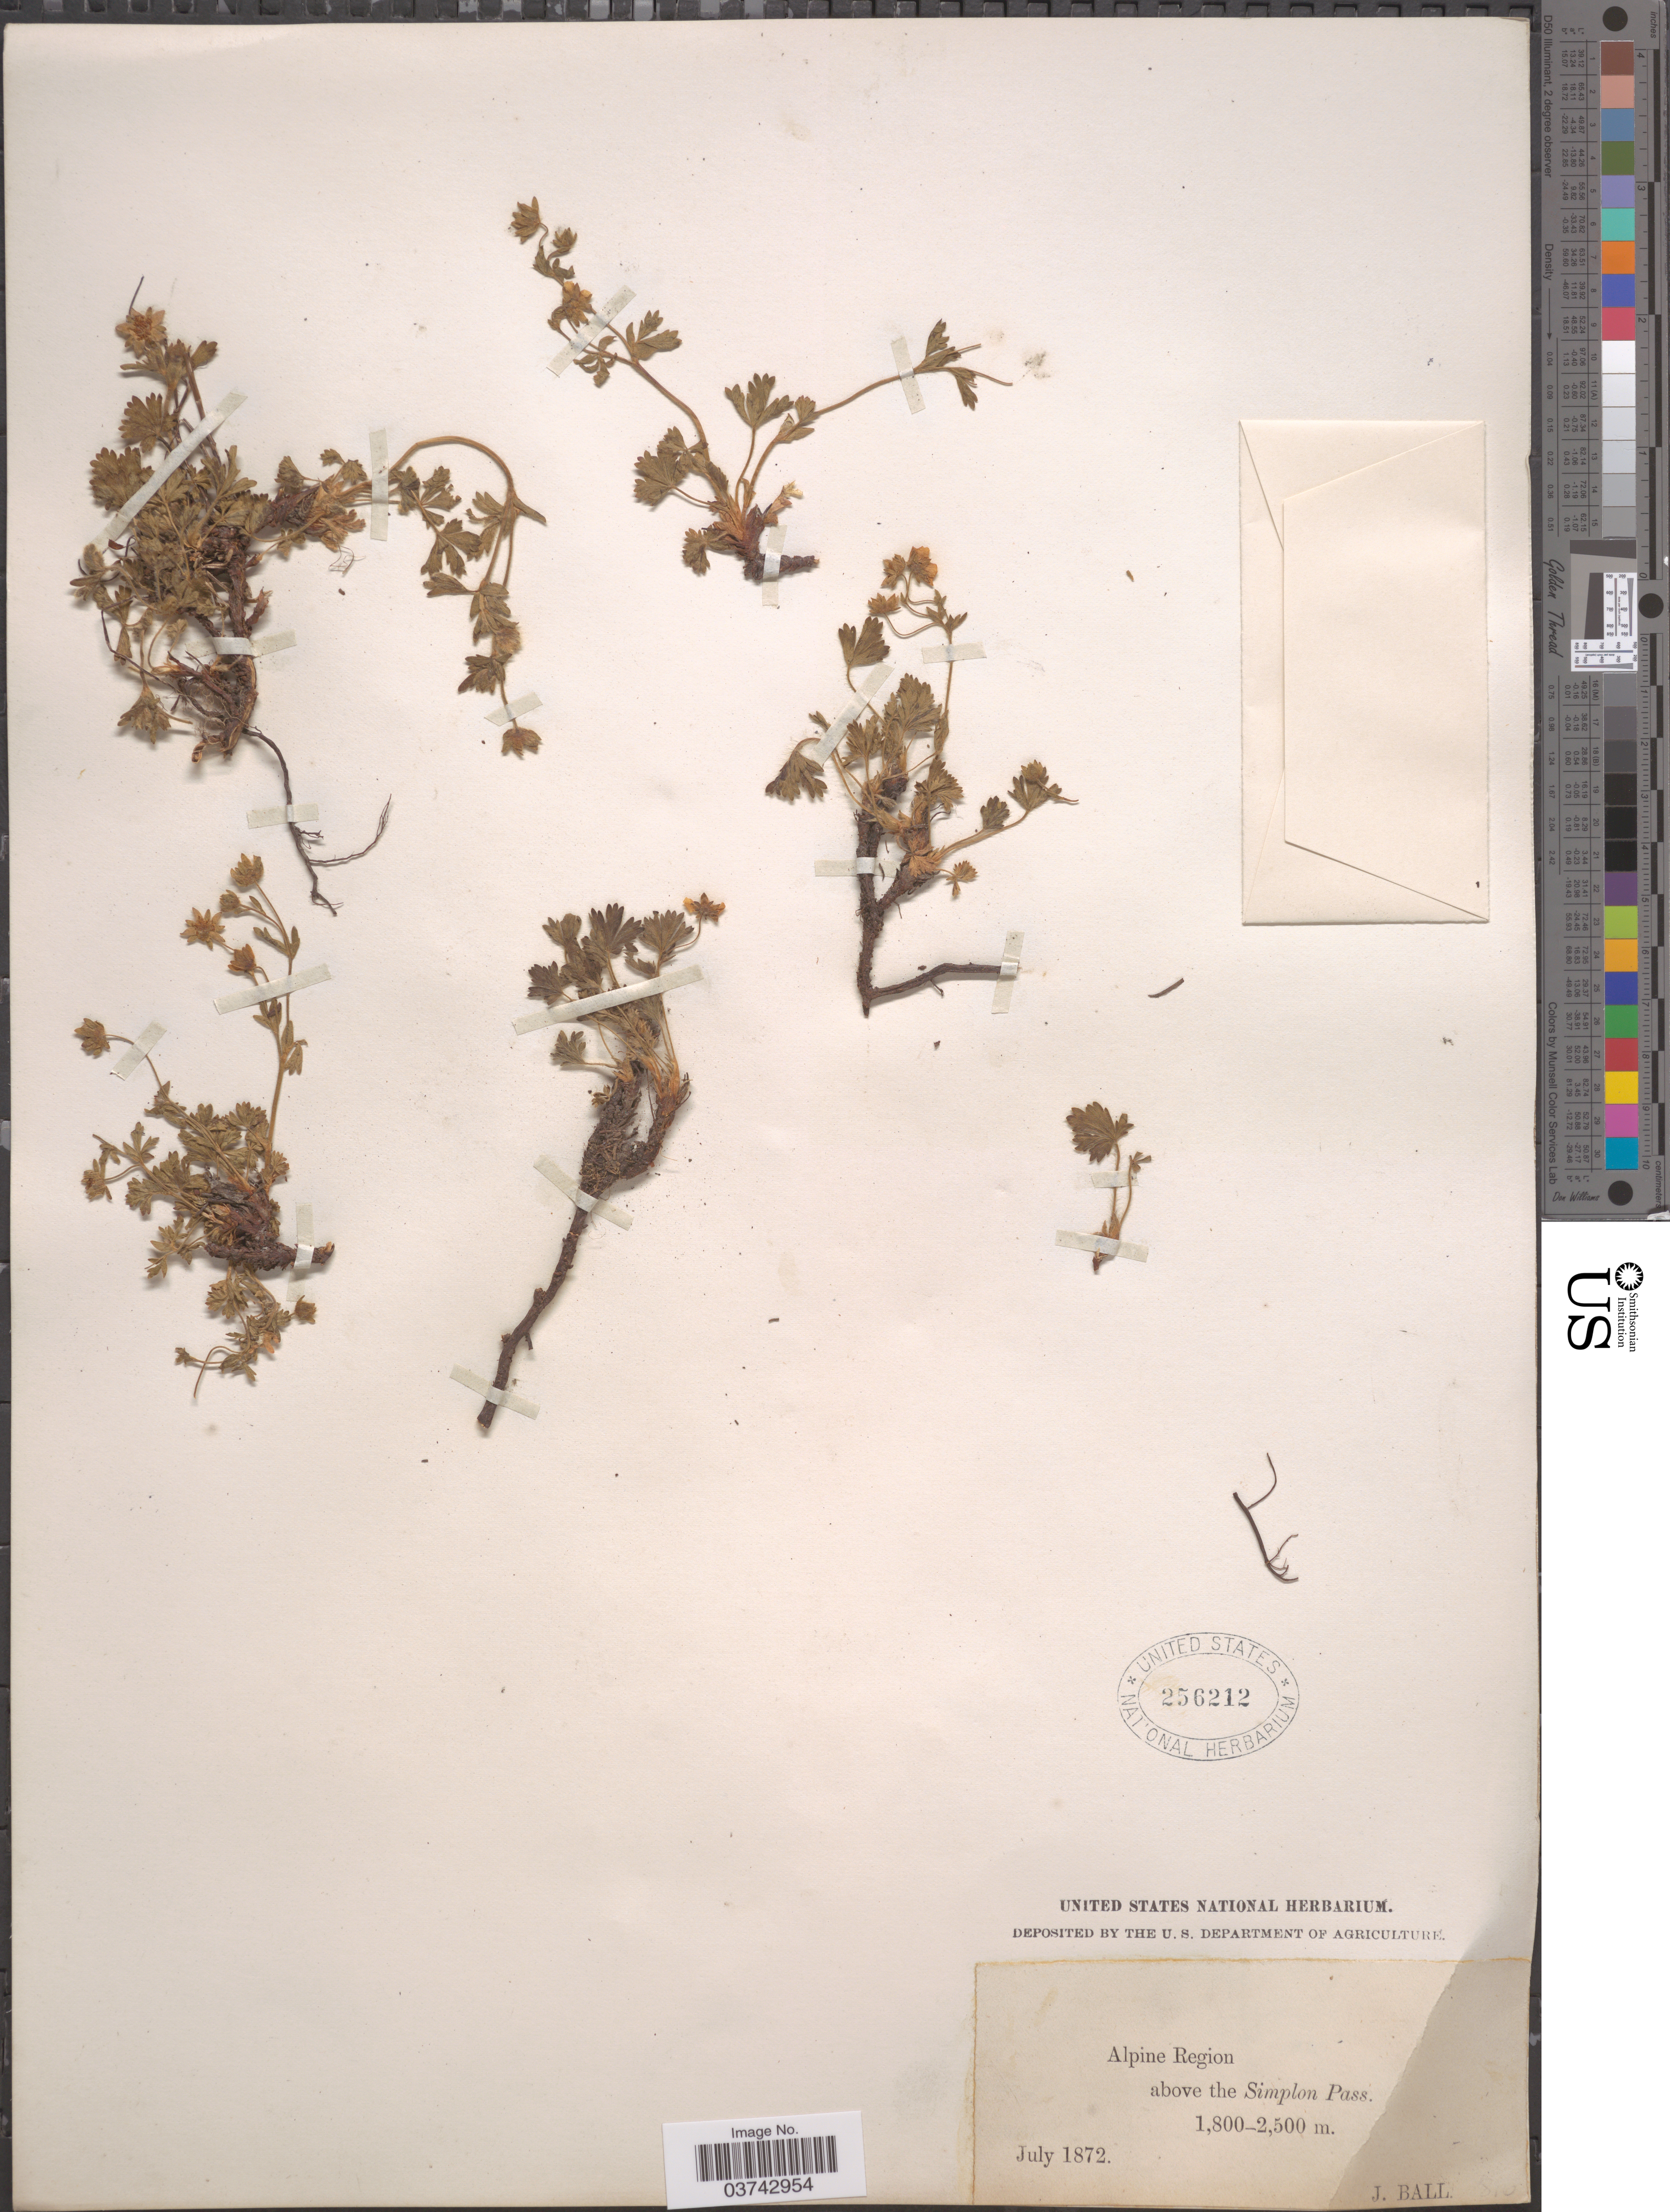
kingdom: Plantae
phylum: Tracheophyta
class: Magnoliopsida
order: Rosales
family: Rosaceae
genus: Potentilla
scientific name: Potentilla sp.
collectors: J. Ball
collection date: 1872-07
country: Switzerland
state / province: Valais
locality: Alpine Region above the Simplon Pass.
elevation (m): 1800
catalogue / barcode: US 256212